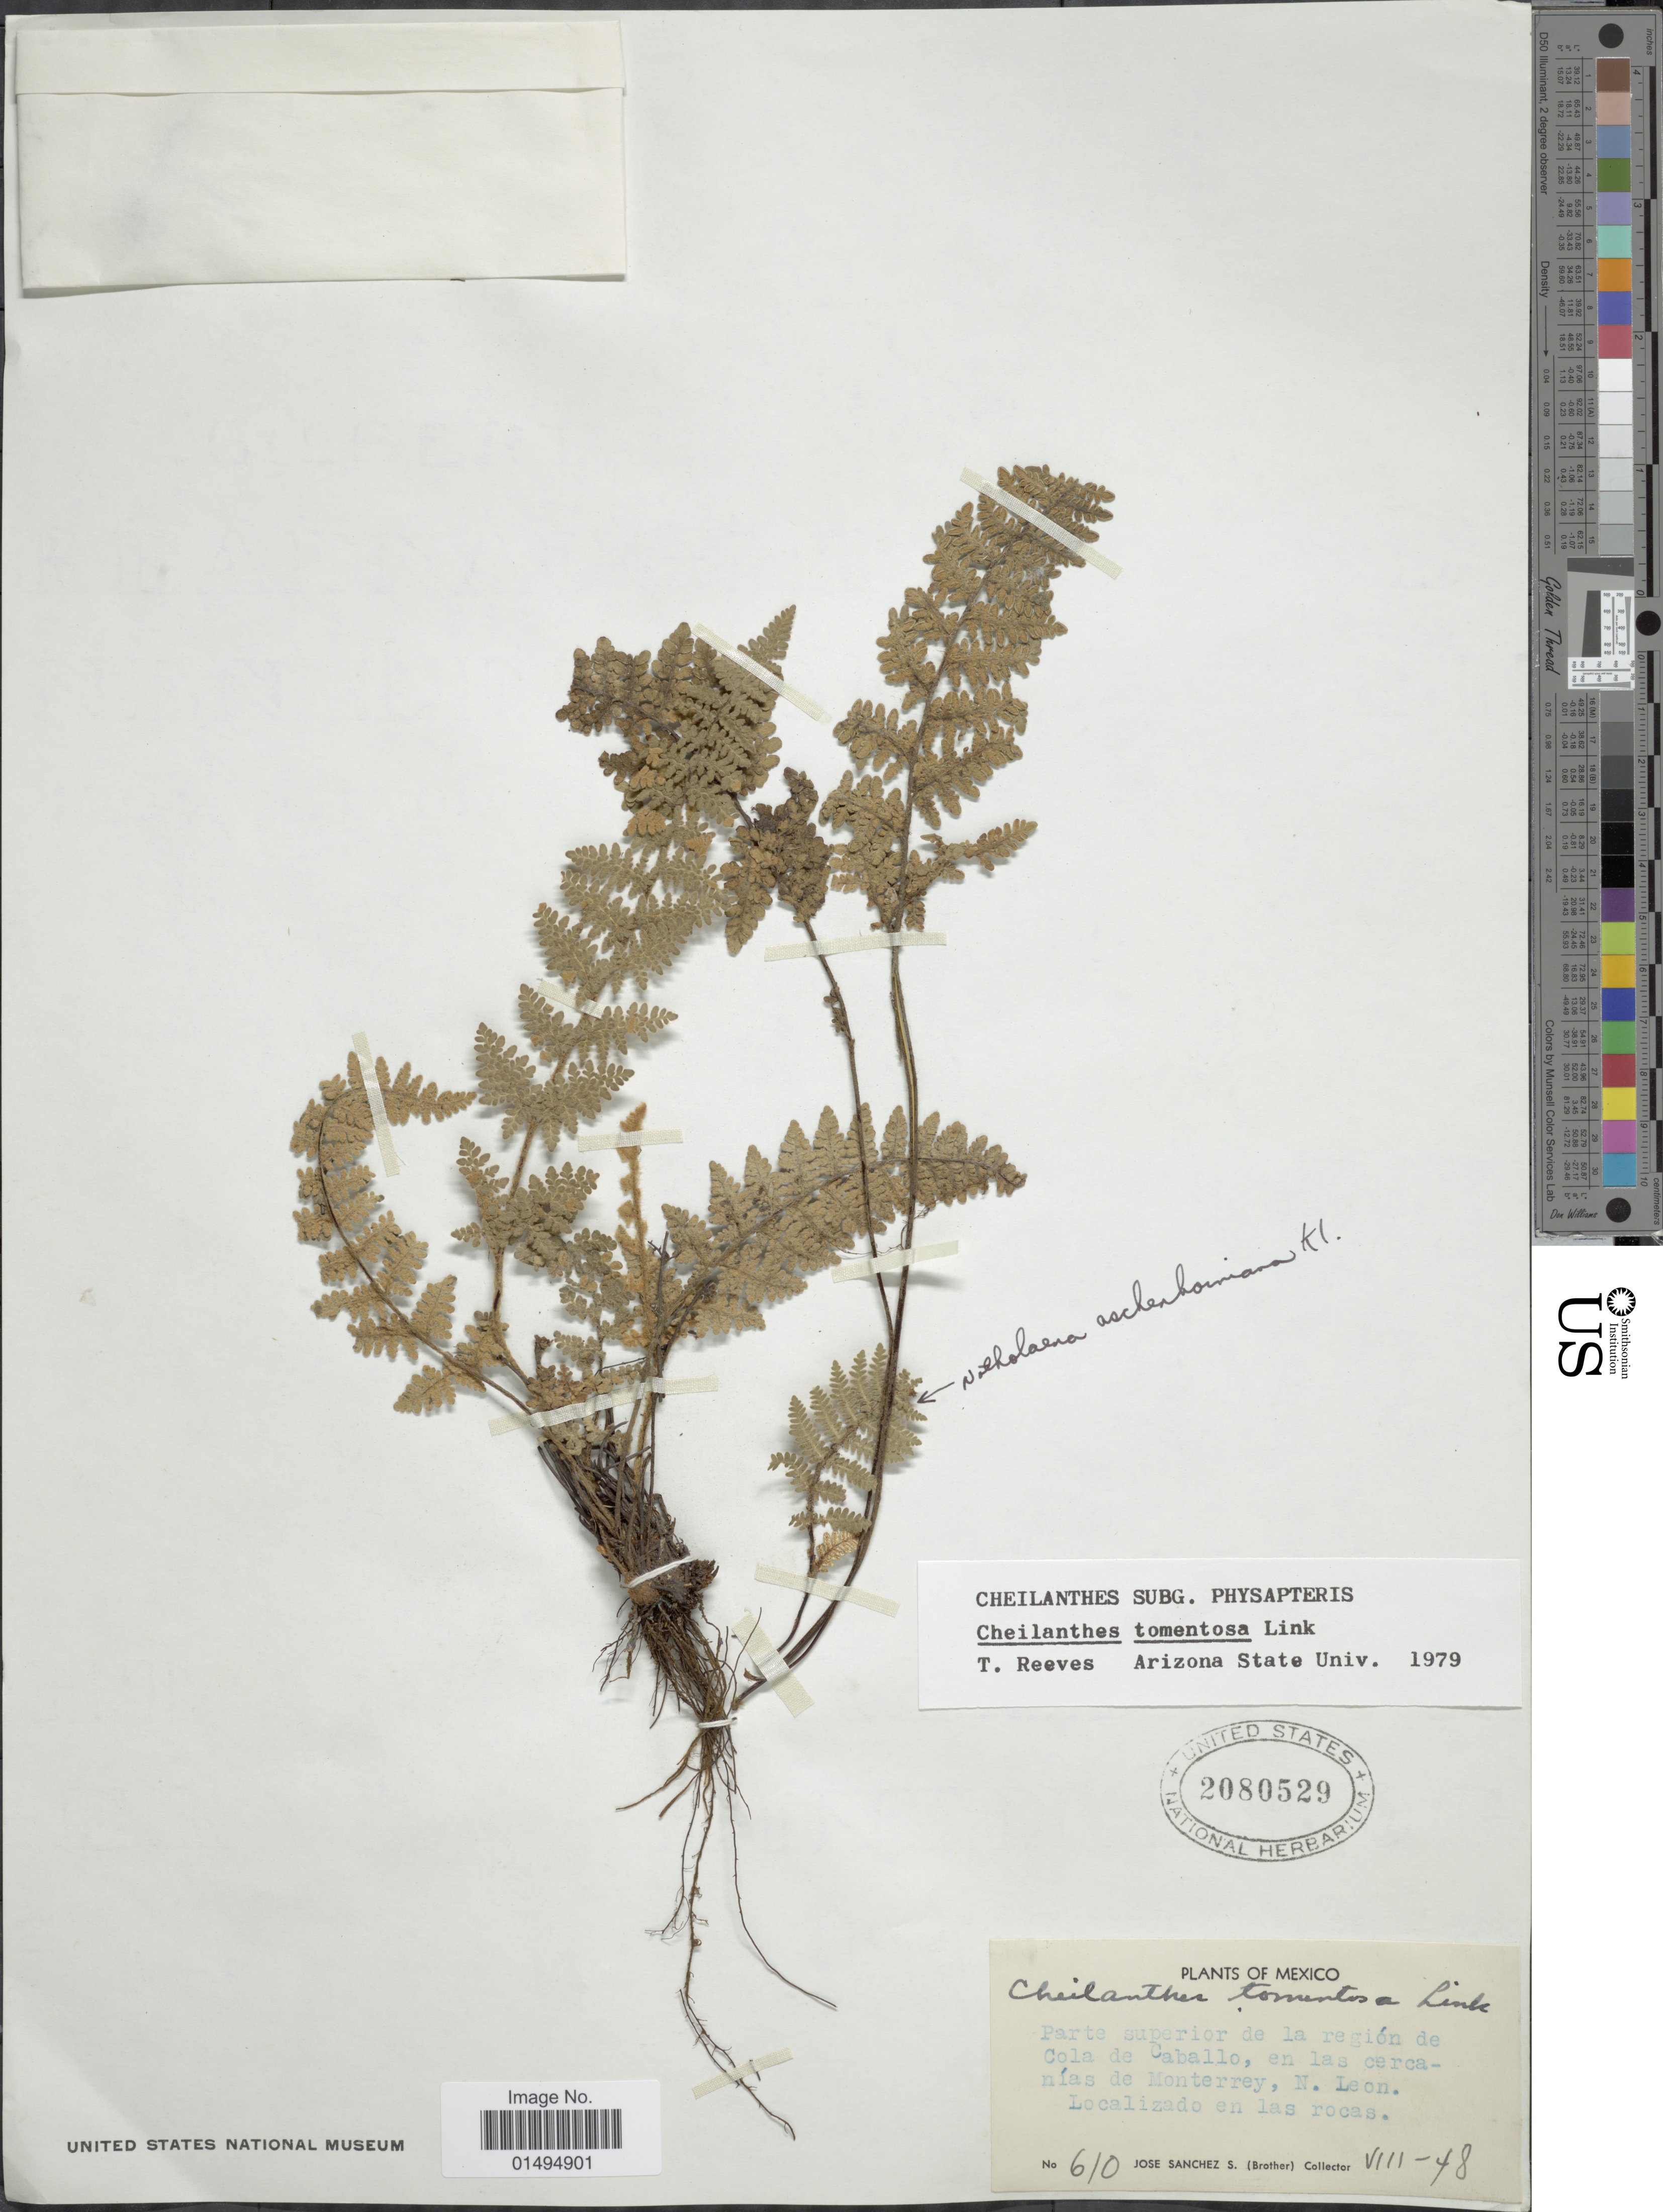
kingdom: Plantae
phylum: Tracheophyta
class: Polypodiopsida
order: Polypodiales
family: Pteridaceae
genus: Myriopteris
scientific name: Myriopteris tomentosa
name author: (Link) Fée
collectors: J. Sanchez S.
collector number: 610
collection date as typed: Transcribed d/m/y: /8/48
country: Mexico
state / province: Nuevo León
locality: Parte superior de la region de Cola de Caballo, en las cercanias de Monterrey, N. Leon, Localizado en las rocas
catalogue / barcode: US 2080529